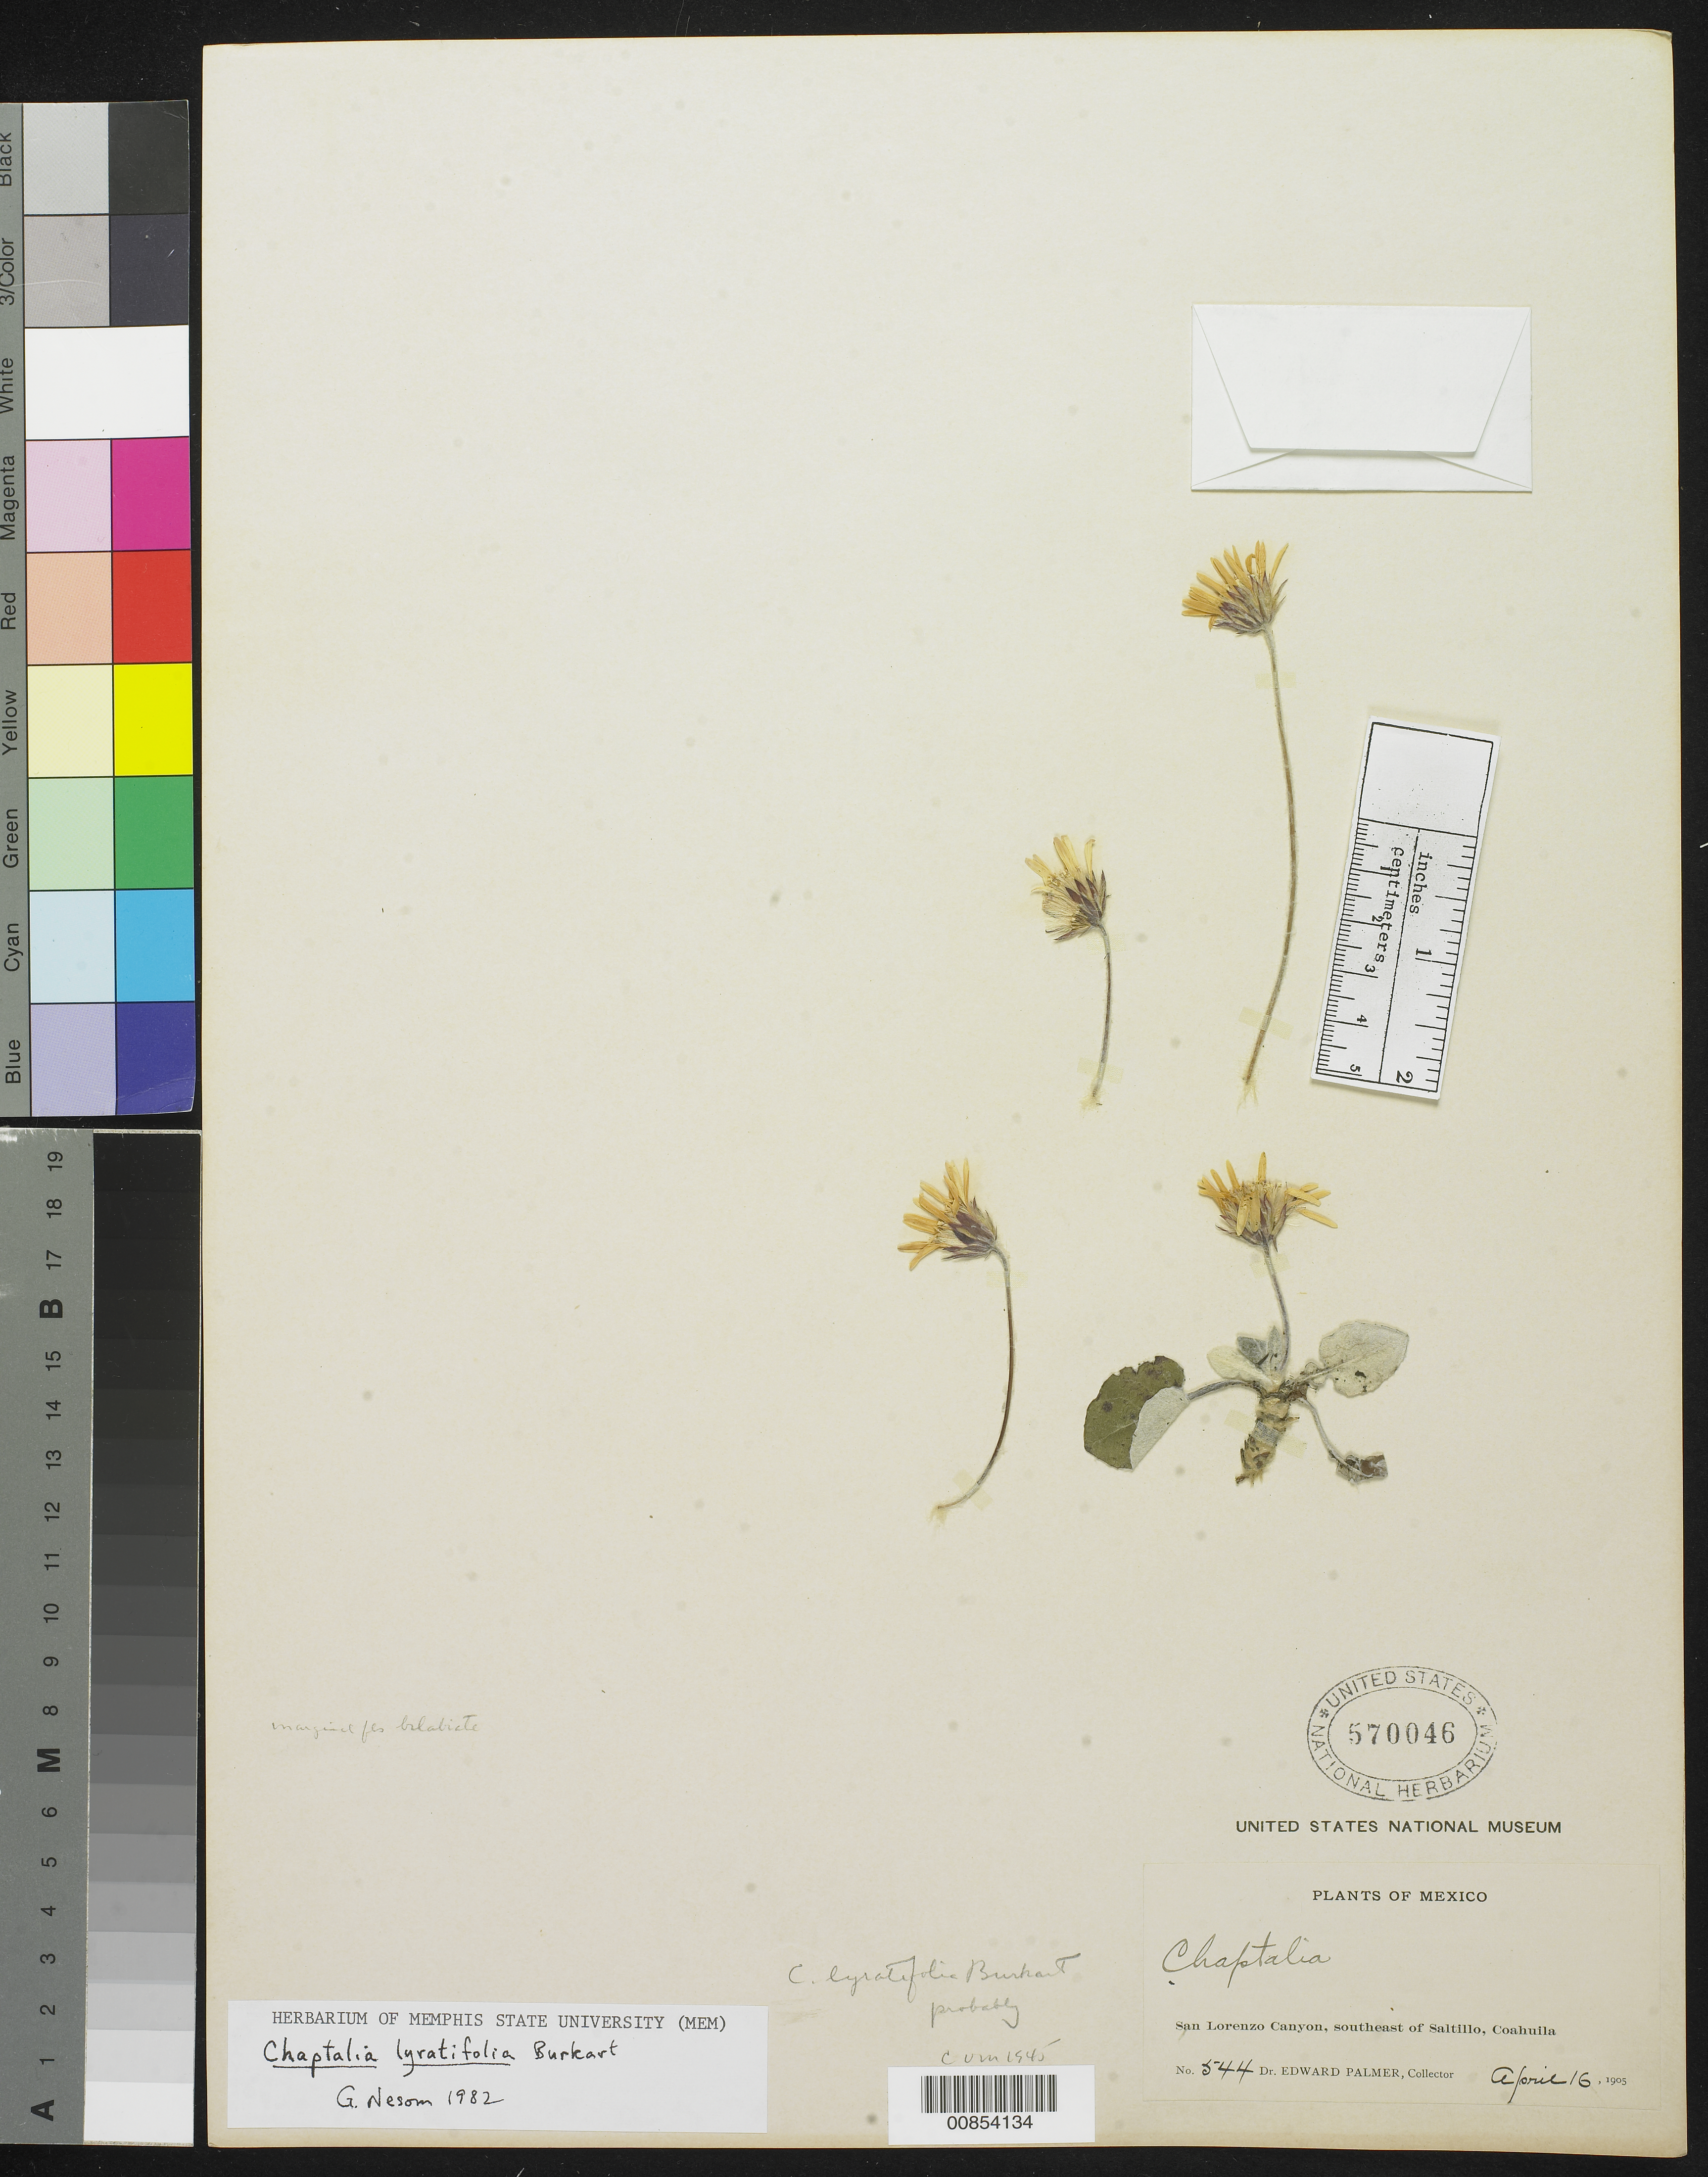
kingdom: Plantae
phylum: Tracheophyta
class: Magnoliopsida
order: Asterales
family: Asteraceae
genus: Chaptalia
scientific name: Chaptalia lyratifolia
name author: Burkart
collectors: E. Palmer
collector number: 544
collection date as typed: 16 Apr 1905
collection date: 1905-04-16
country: Mexico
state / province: Coahuila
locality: San Lorenzo Canyon, southeast of Saltillo, Coahuila.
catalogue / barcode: US 570046